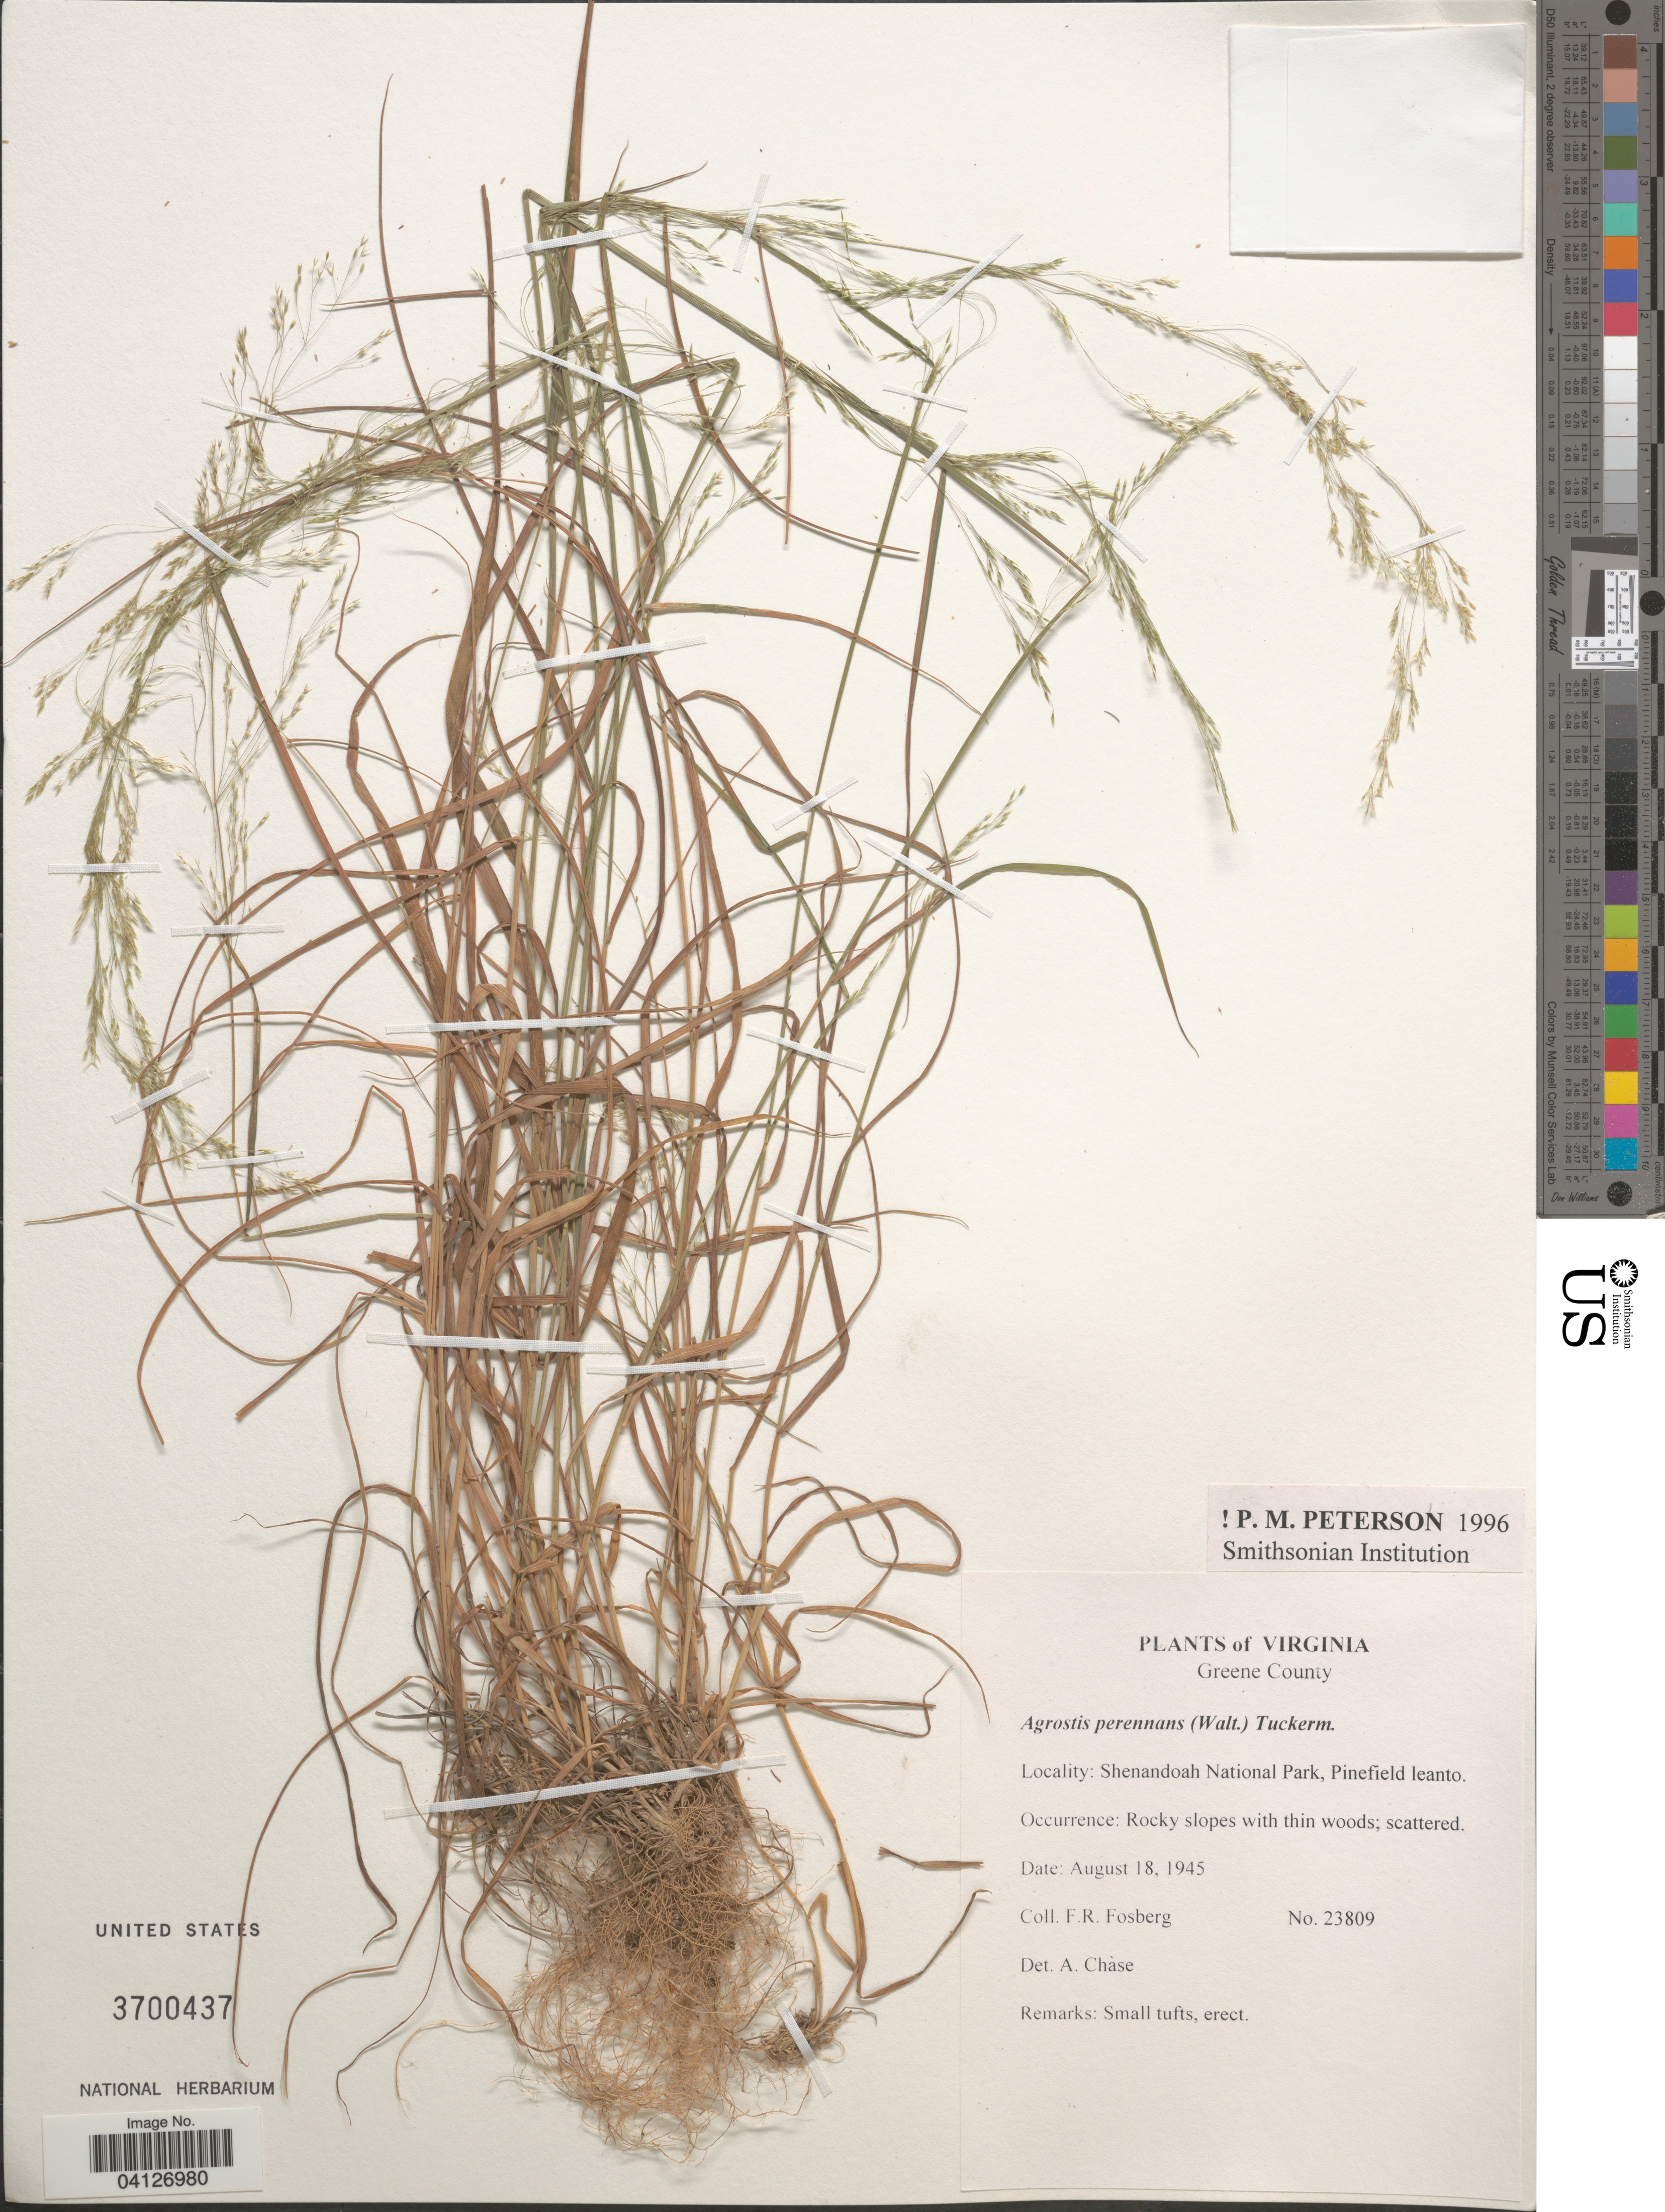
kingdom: Plantae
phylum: Tracheophyta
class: Liliopsida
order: Poales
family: Poaceae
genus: Agrostis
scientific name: Agrostis perennans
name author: (Walter) Tuck.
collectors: F. R. Fosberg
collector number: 23809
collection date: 1945-08-18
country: United States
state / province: Virginia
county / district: Greene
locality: Greene County. Shenandoah National Park, Pinefield leanto.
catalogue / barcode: US 3700437